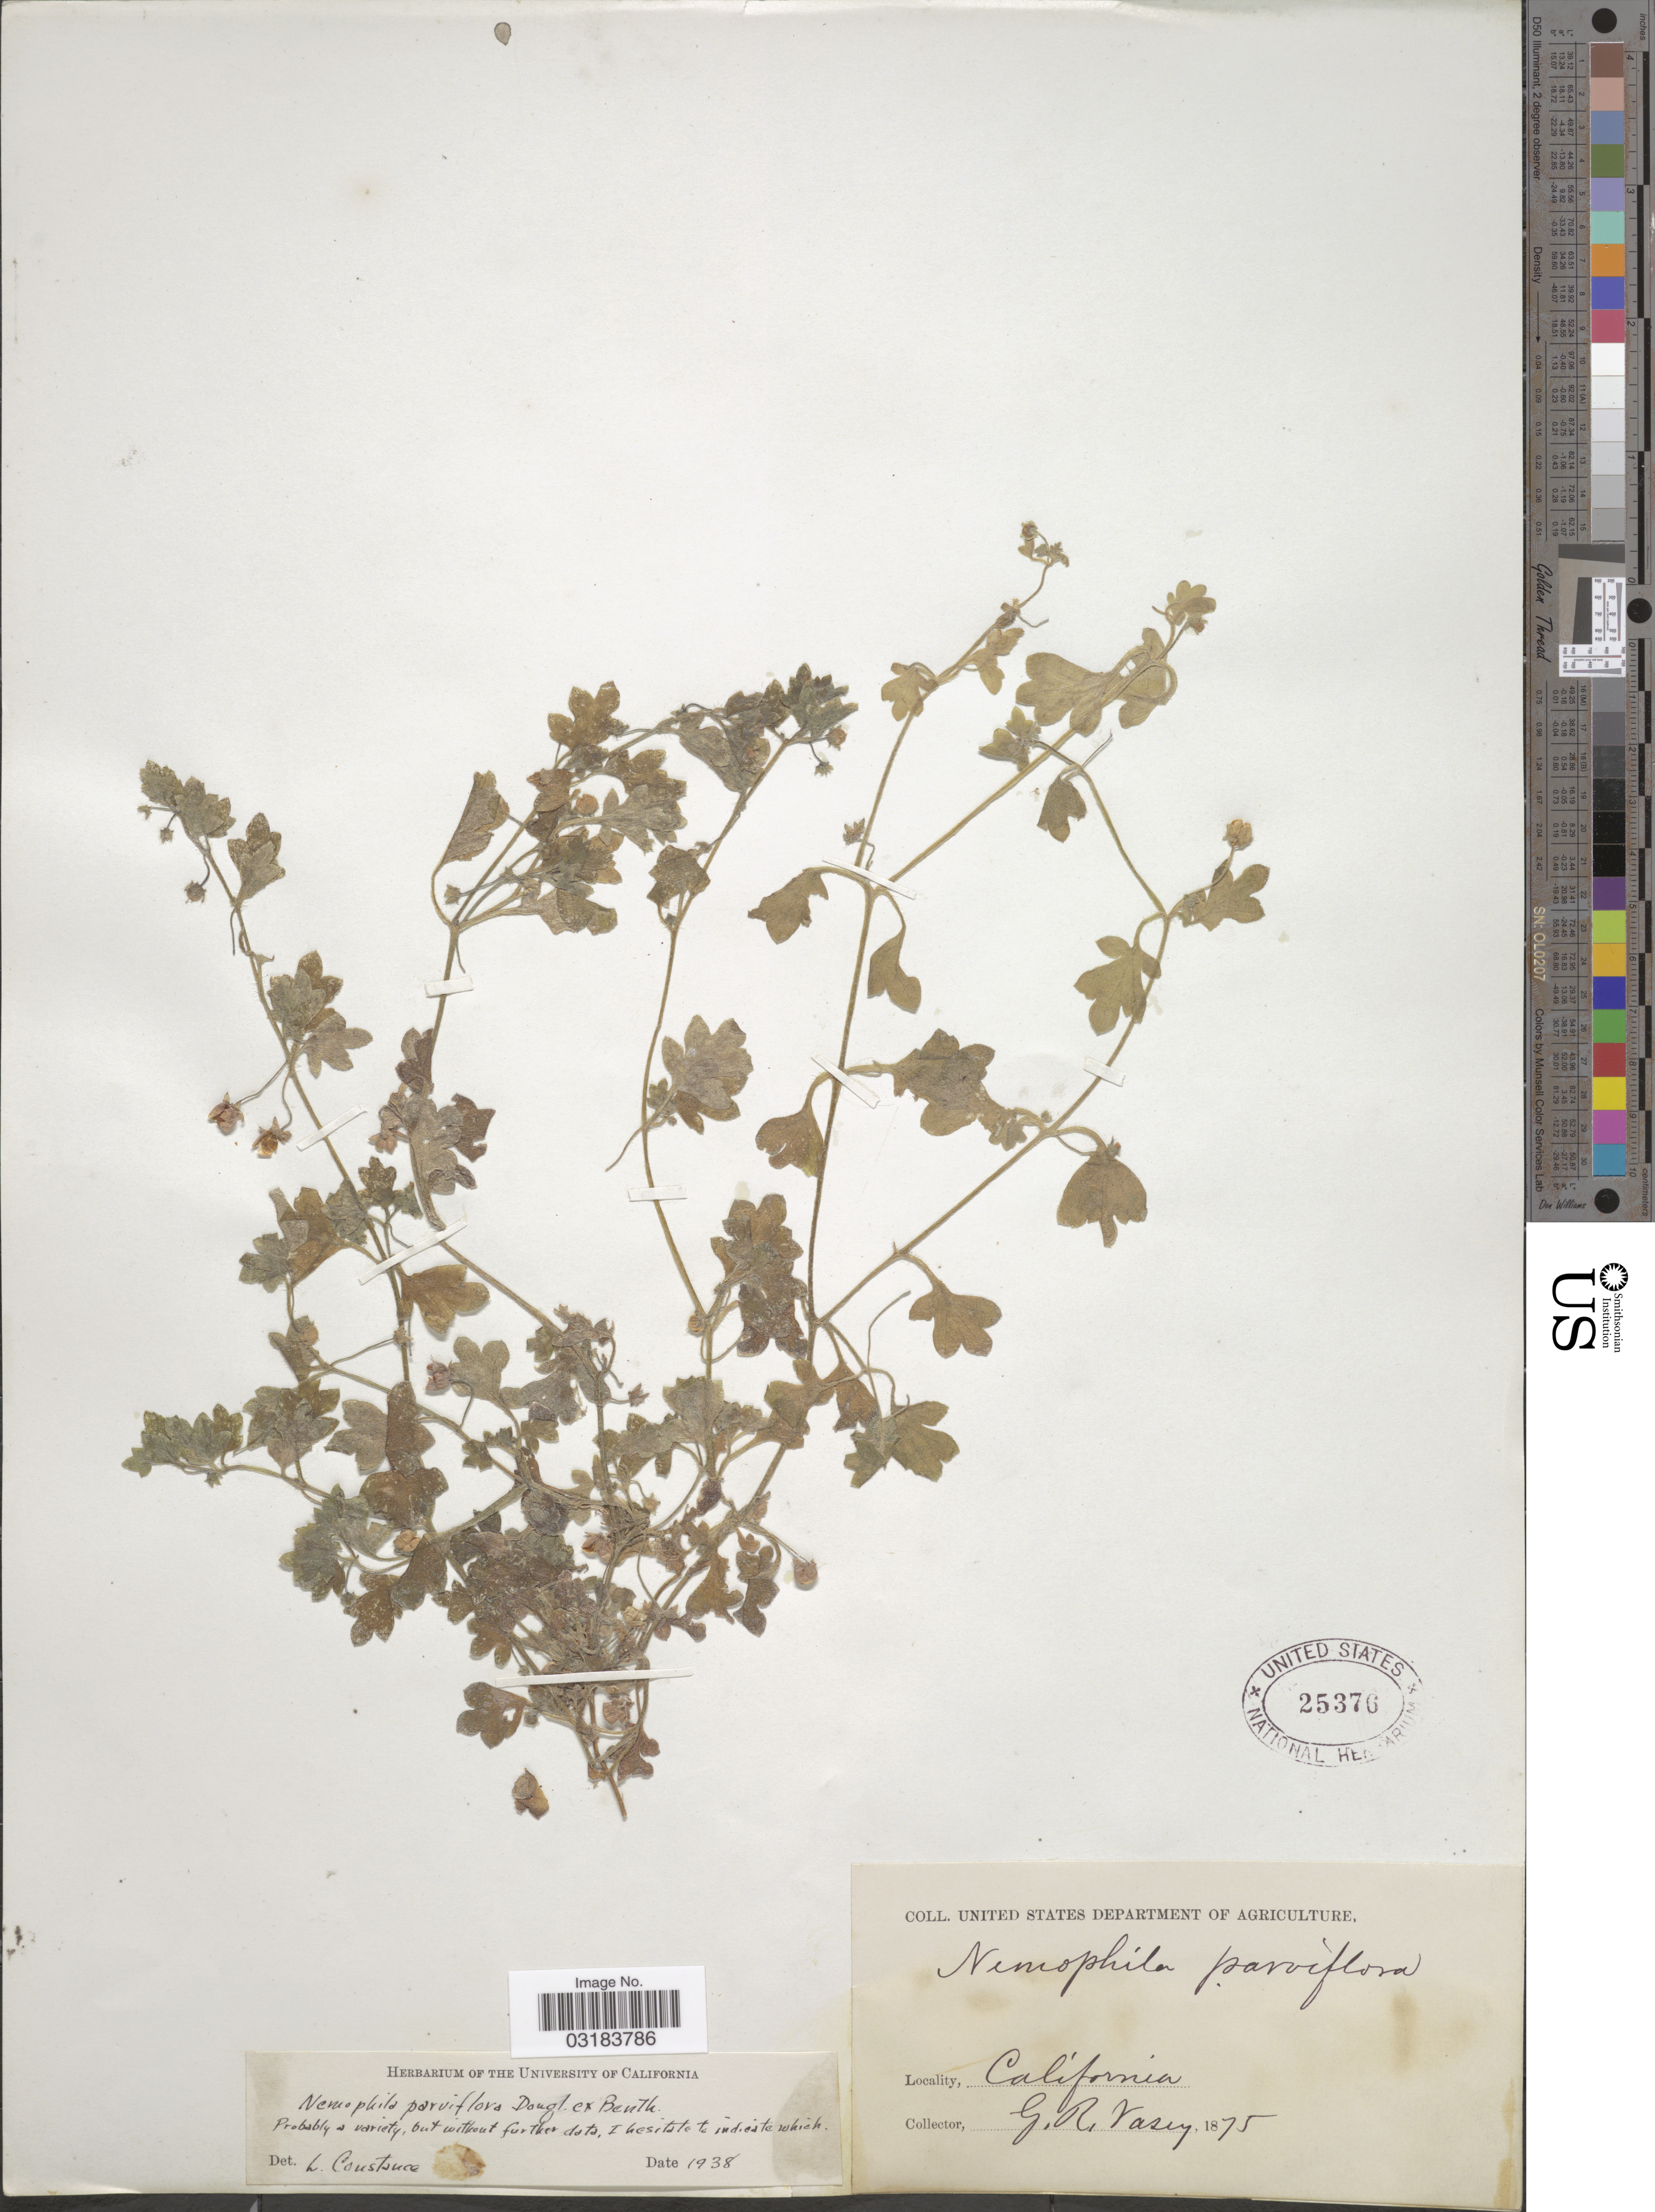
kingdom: Plantae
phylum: Tracheophyta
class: Magnoliopsida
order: Boraginales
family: Hydrophyllaceae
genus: Nemophila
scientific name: Nemophila parviflora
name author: Douglas ex Benth.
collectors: G. R. Vasey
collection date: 1875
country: United States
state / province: California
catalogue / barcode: US 25376